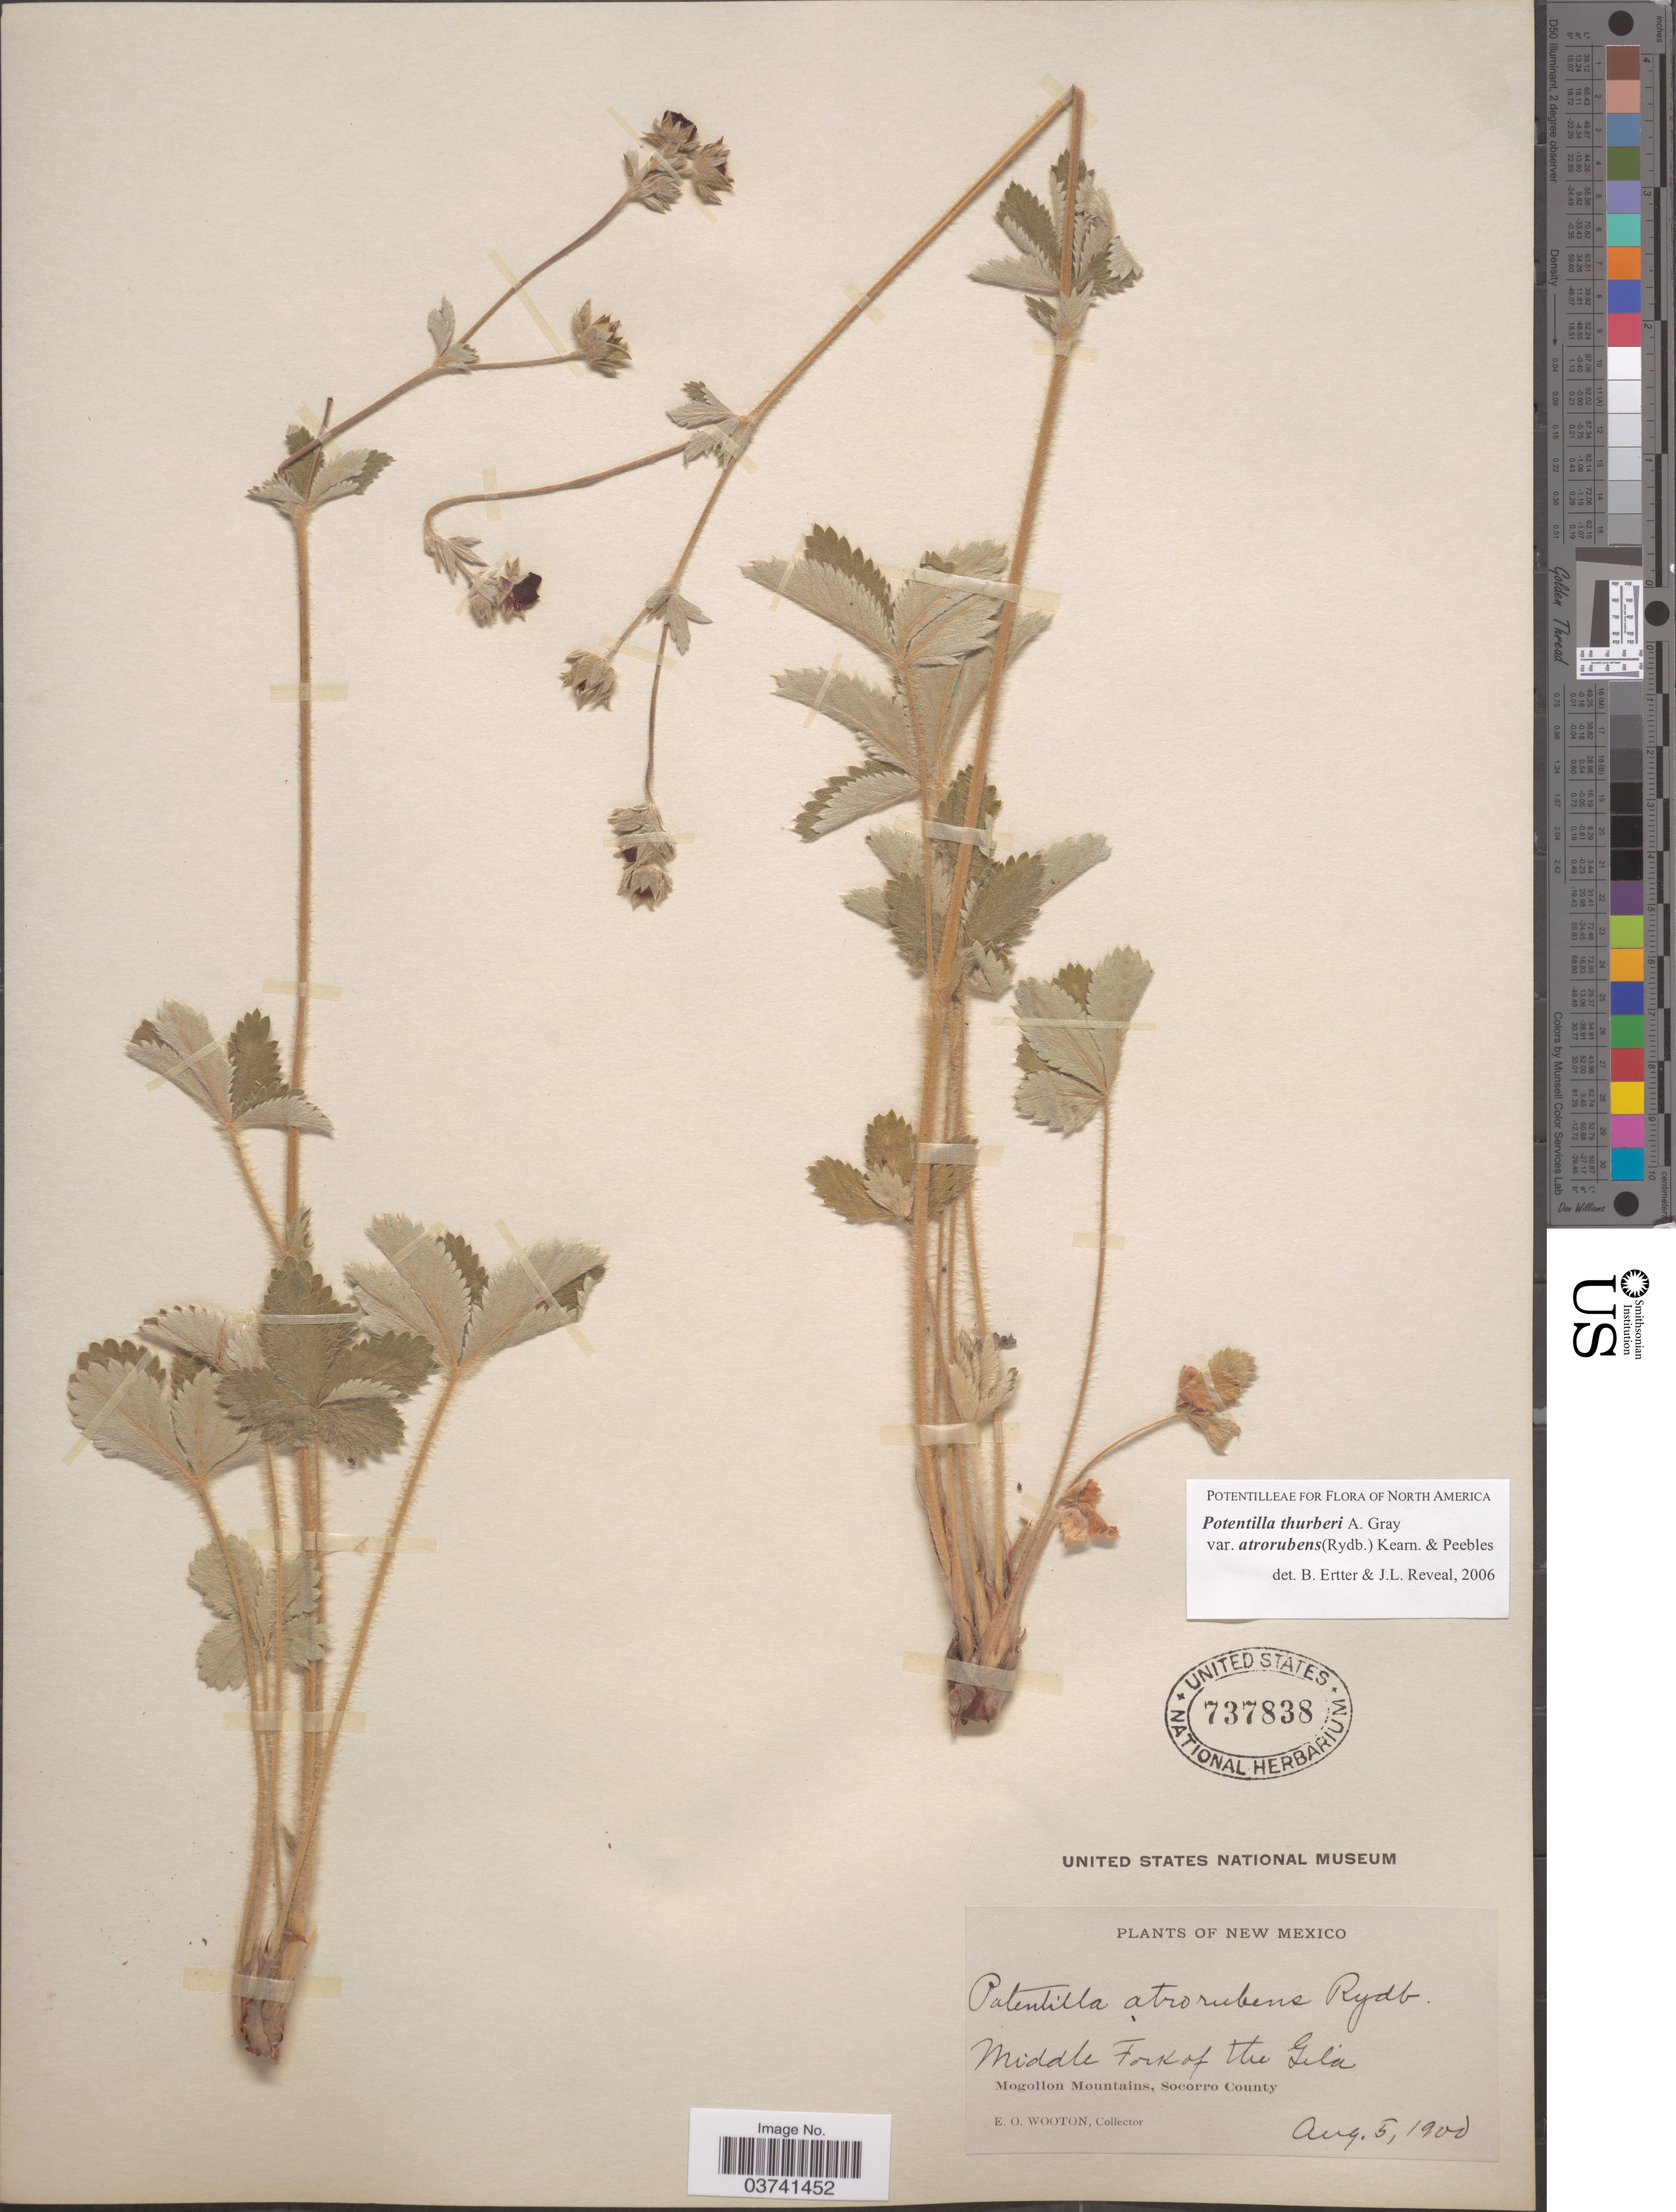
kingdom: Plantae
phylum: Tracheophyta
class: Magnoliopsida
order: Rosales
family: Rosaceae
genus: Potentilla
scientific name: Potentilla thurberi var. atrorubens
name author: A. Gray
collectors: E. O. Wooton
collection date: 1900-08-05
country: United States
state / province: New Mexico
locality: Middle Fork of the Gila. Mogollon Mountains, Socorro County.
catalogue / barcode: US 737838